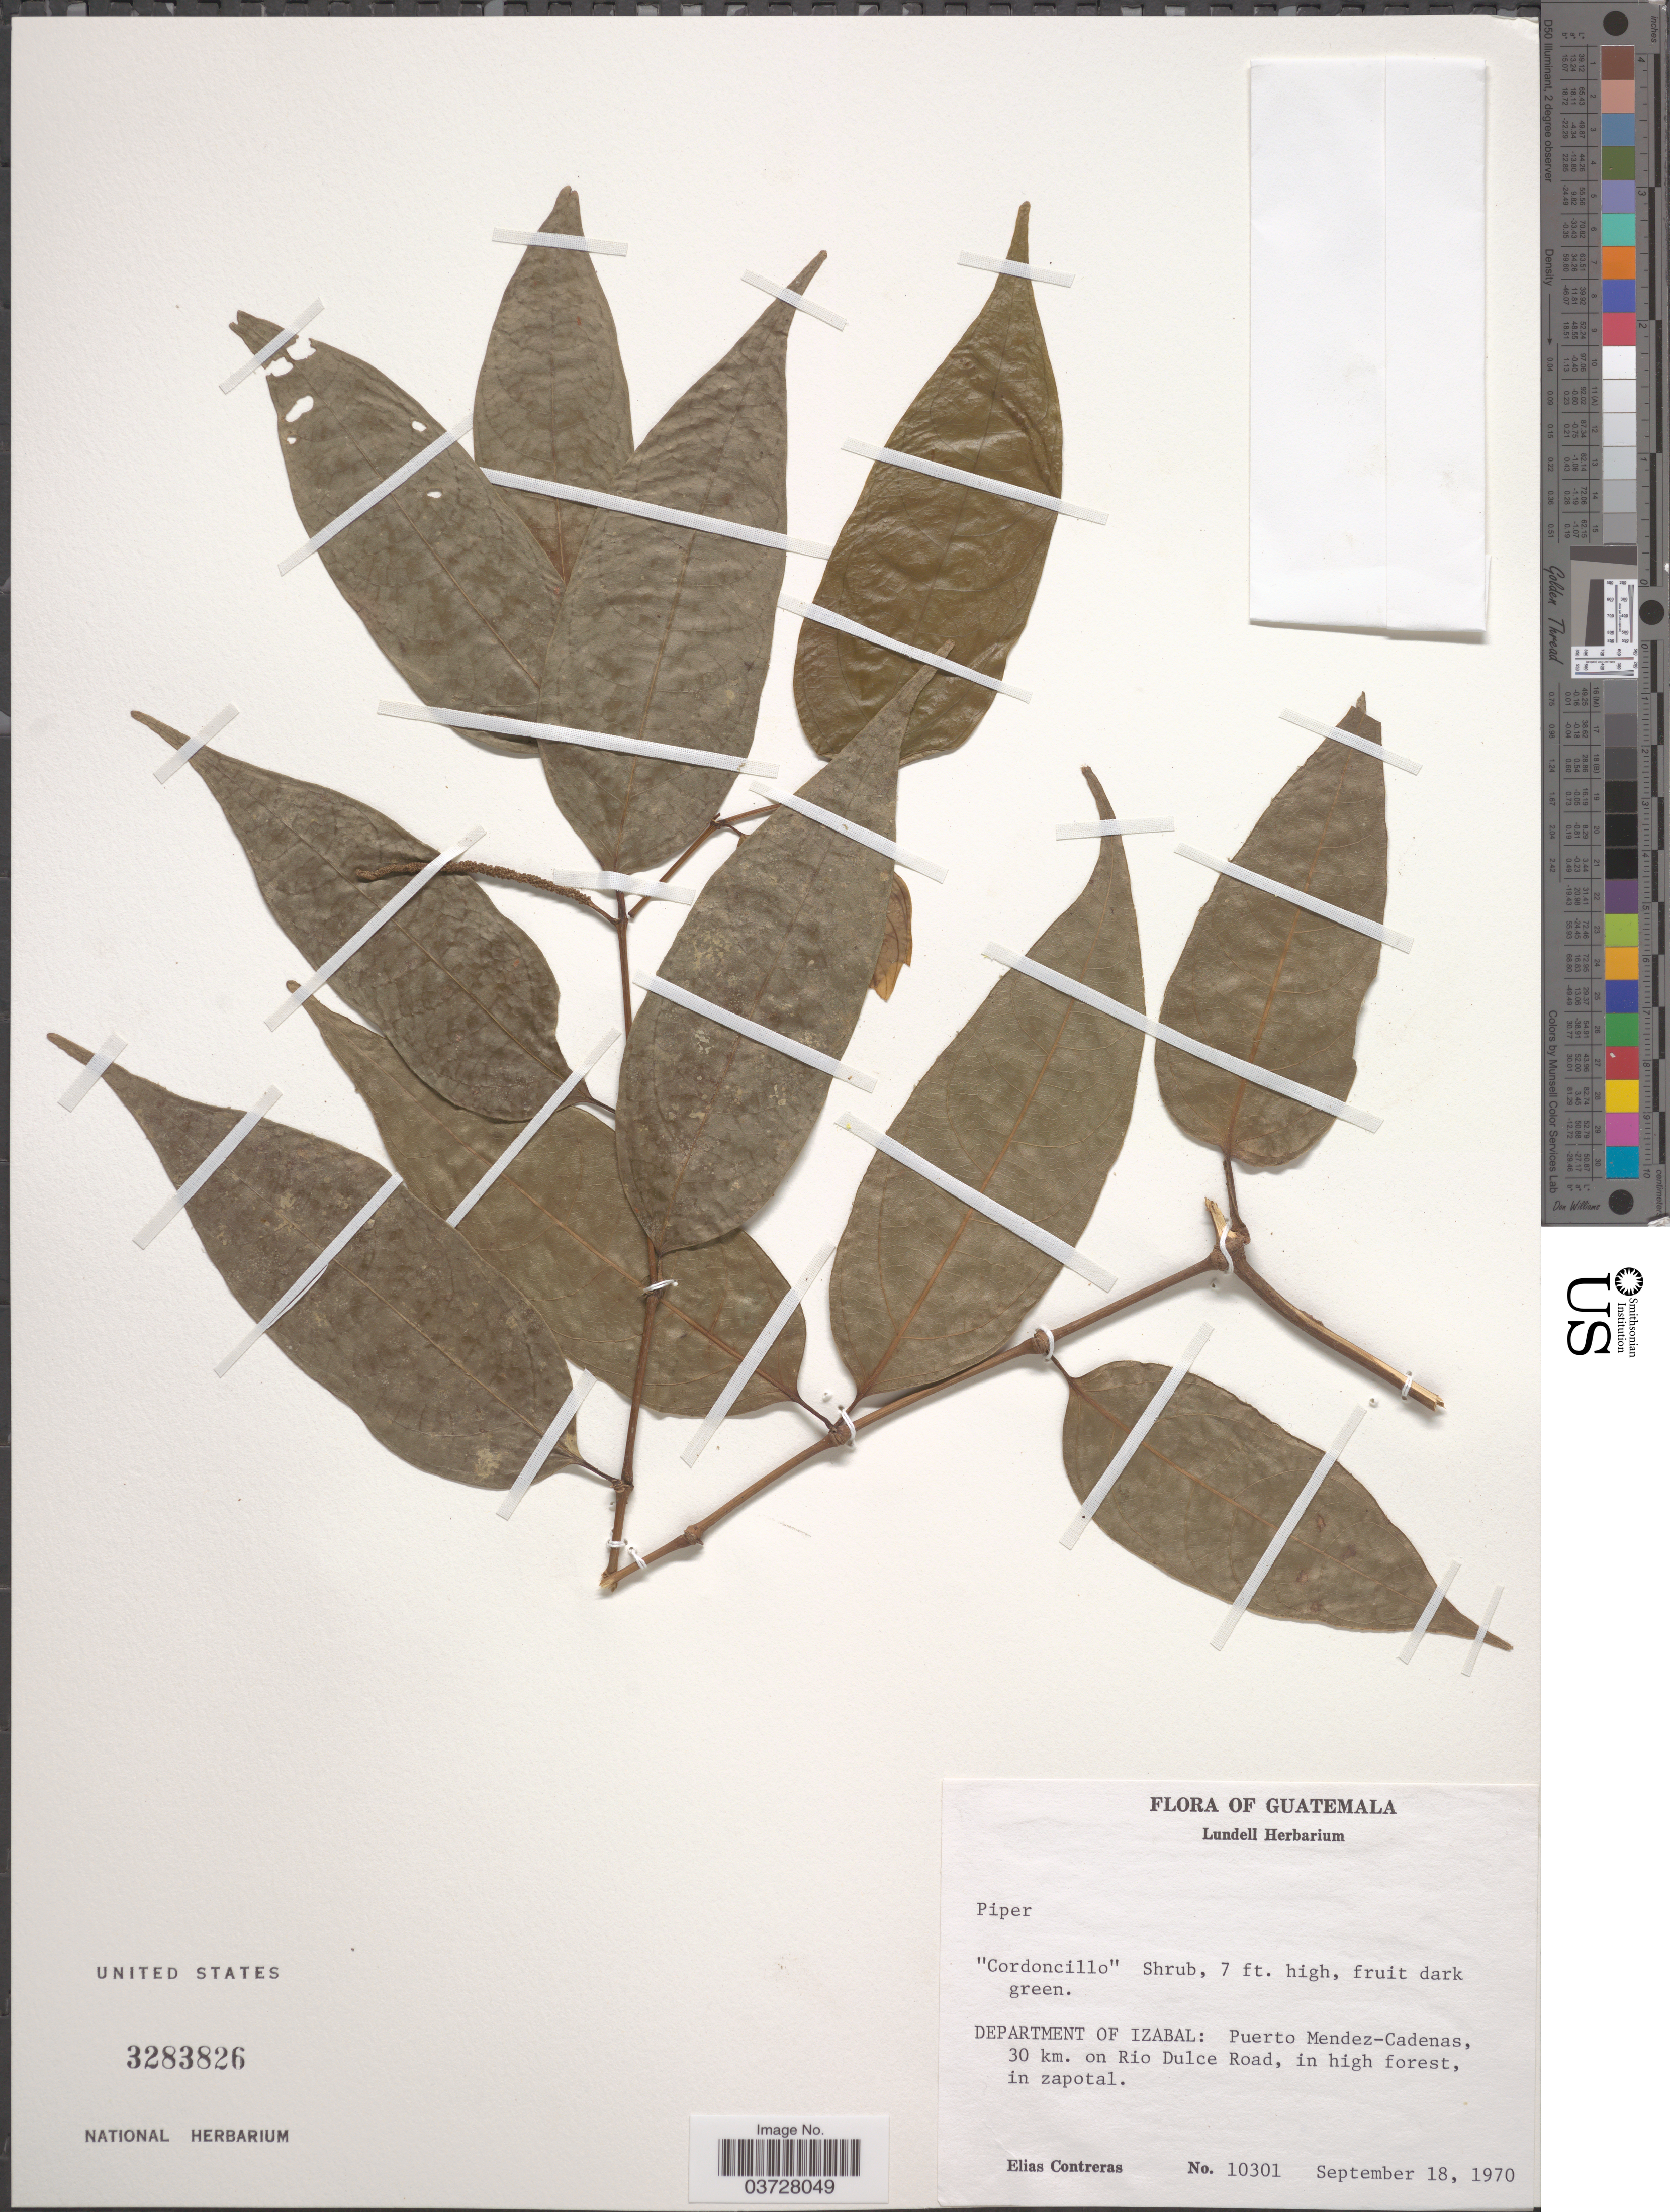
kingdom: Plantae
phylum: Tracheophyta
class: Magnoliopsida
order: Piperales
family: Piperaceae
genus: Piper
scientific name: Piper sp.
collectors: E. Contreras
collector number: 10301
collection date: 1970-09-18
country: Guatemala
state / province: Izabal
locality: Department of Izabal: Puerte Mendez-Cadenas, 30 km. on Rio Dulce Road.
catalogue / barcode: US 3283826